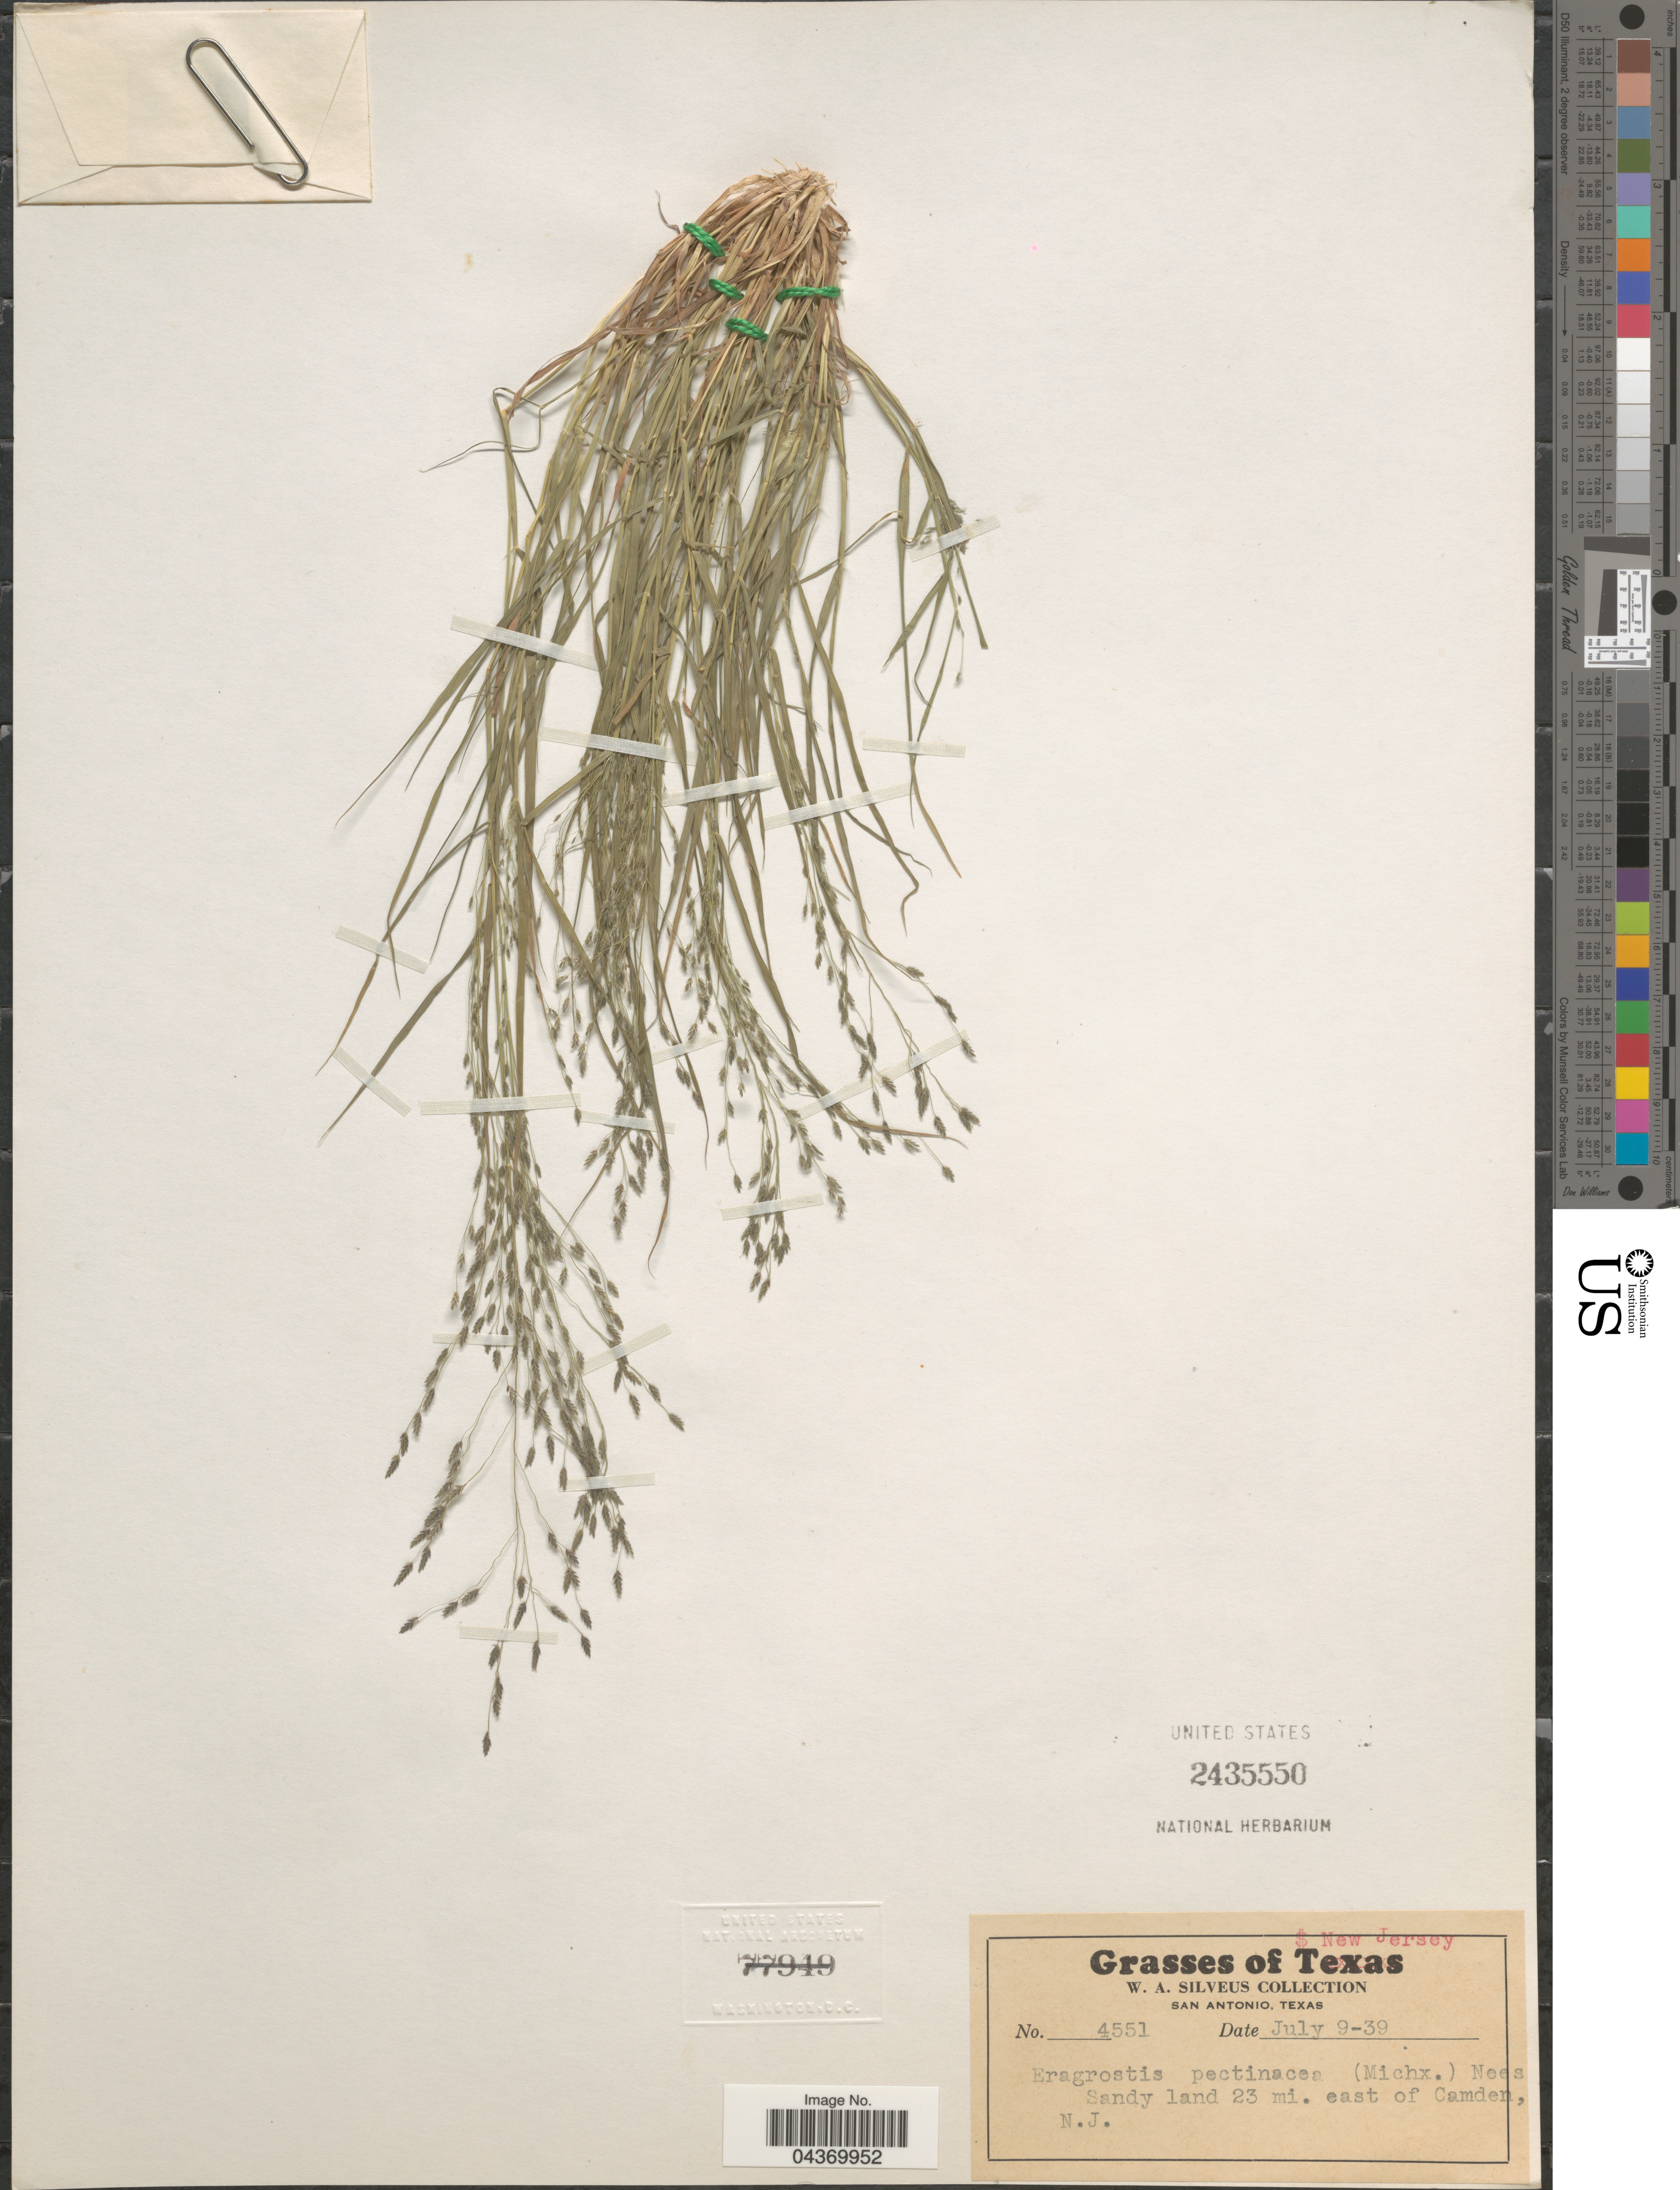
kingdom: Plantae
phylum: Tracheophyta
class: Liliopsida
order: Poales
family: Poaceae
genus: Eragrostis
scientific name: Eragrostis pectinacea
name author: (Michx.) Nees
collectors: W. Silveus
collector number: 4551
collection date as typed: Transcribed d/m/y: 9/7/39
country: United States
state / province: New Jersey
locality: Sandy land 23 mi. east of Camden.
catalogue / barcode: US 2435550